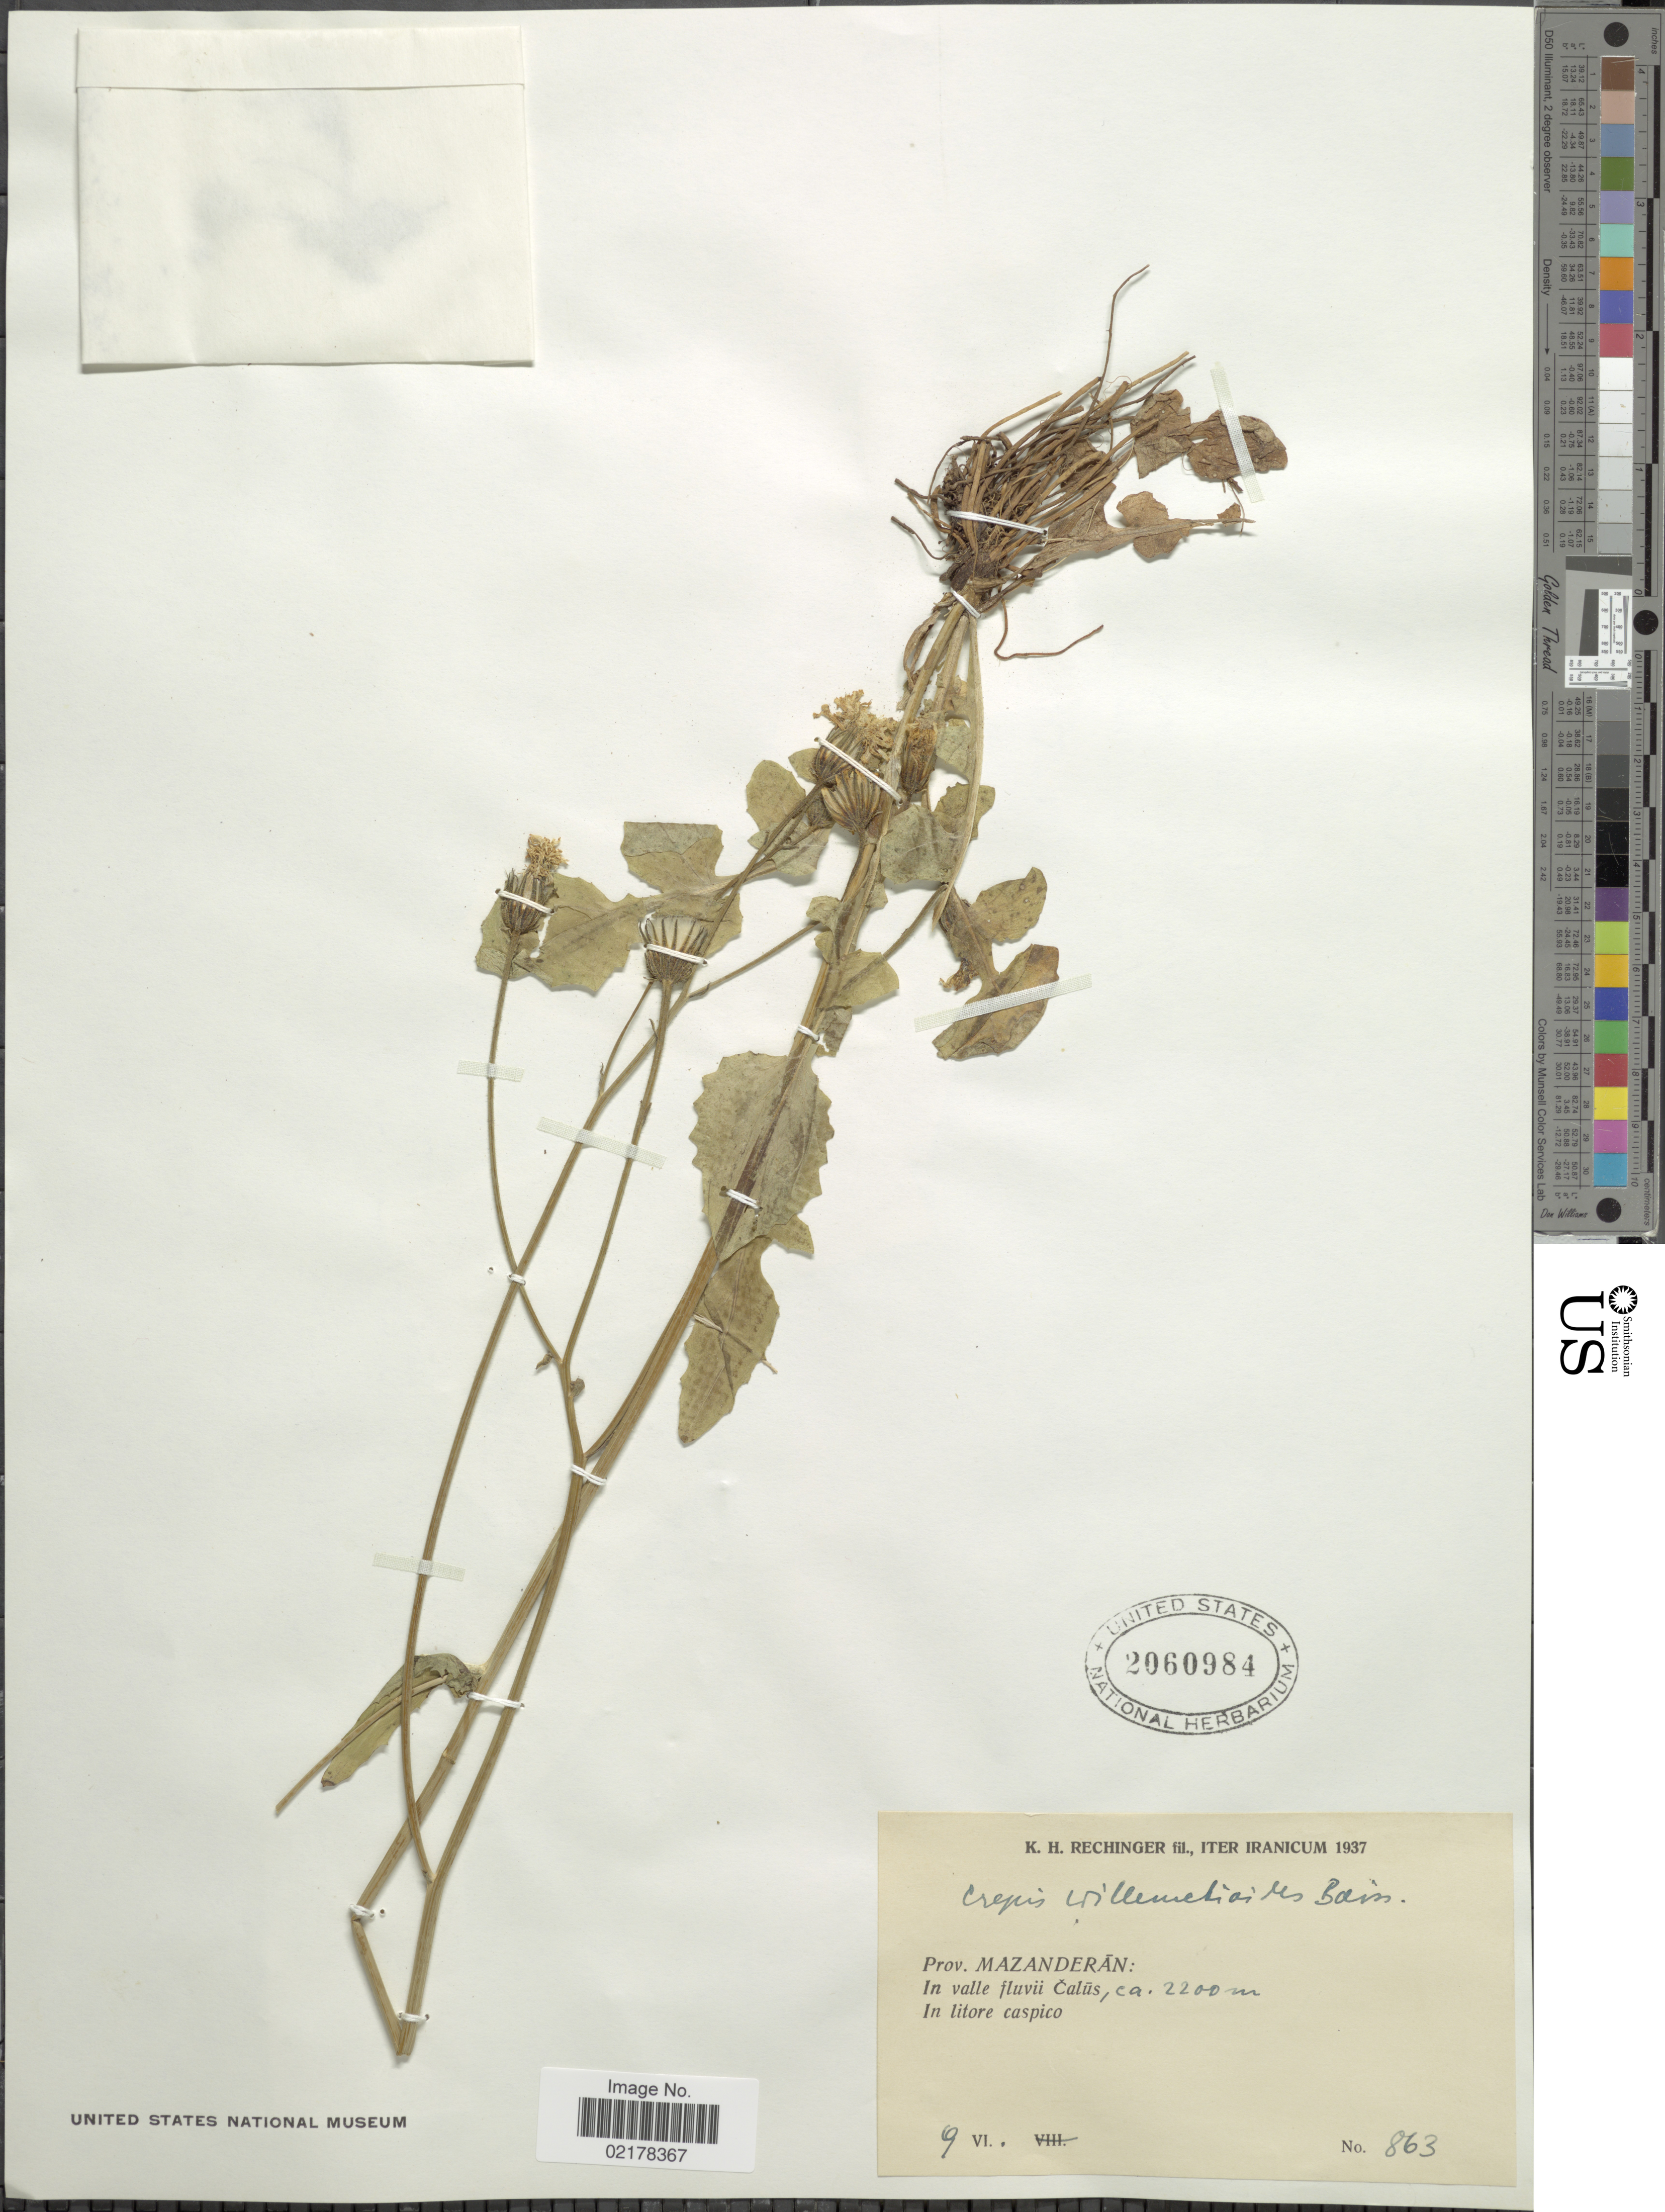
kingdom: Plantae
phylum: Tracheophyta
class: Magnoliopsida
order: Asterales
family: Asteraceae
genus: Crepis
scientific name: Crepis willemetioides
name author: Boiss.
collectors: K. H. Rechinger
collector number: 863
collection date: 1937-06-09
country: Iran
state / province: Mazandaran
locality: Prov. Mazanderan: In valle fluvii Calus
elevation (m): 2200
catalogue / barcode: US 2060984